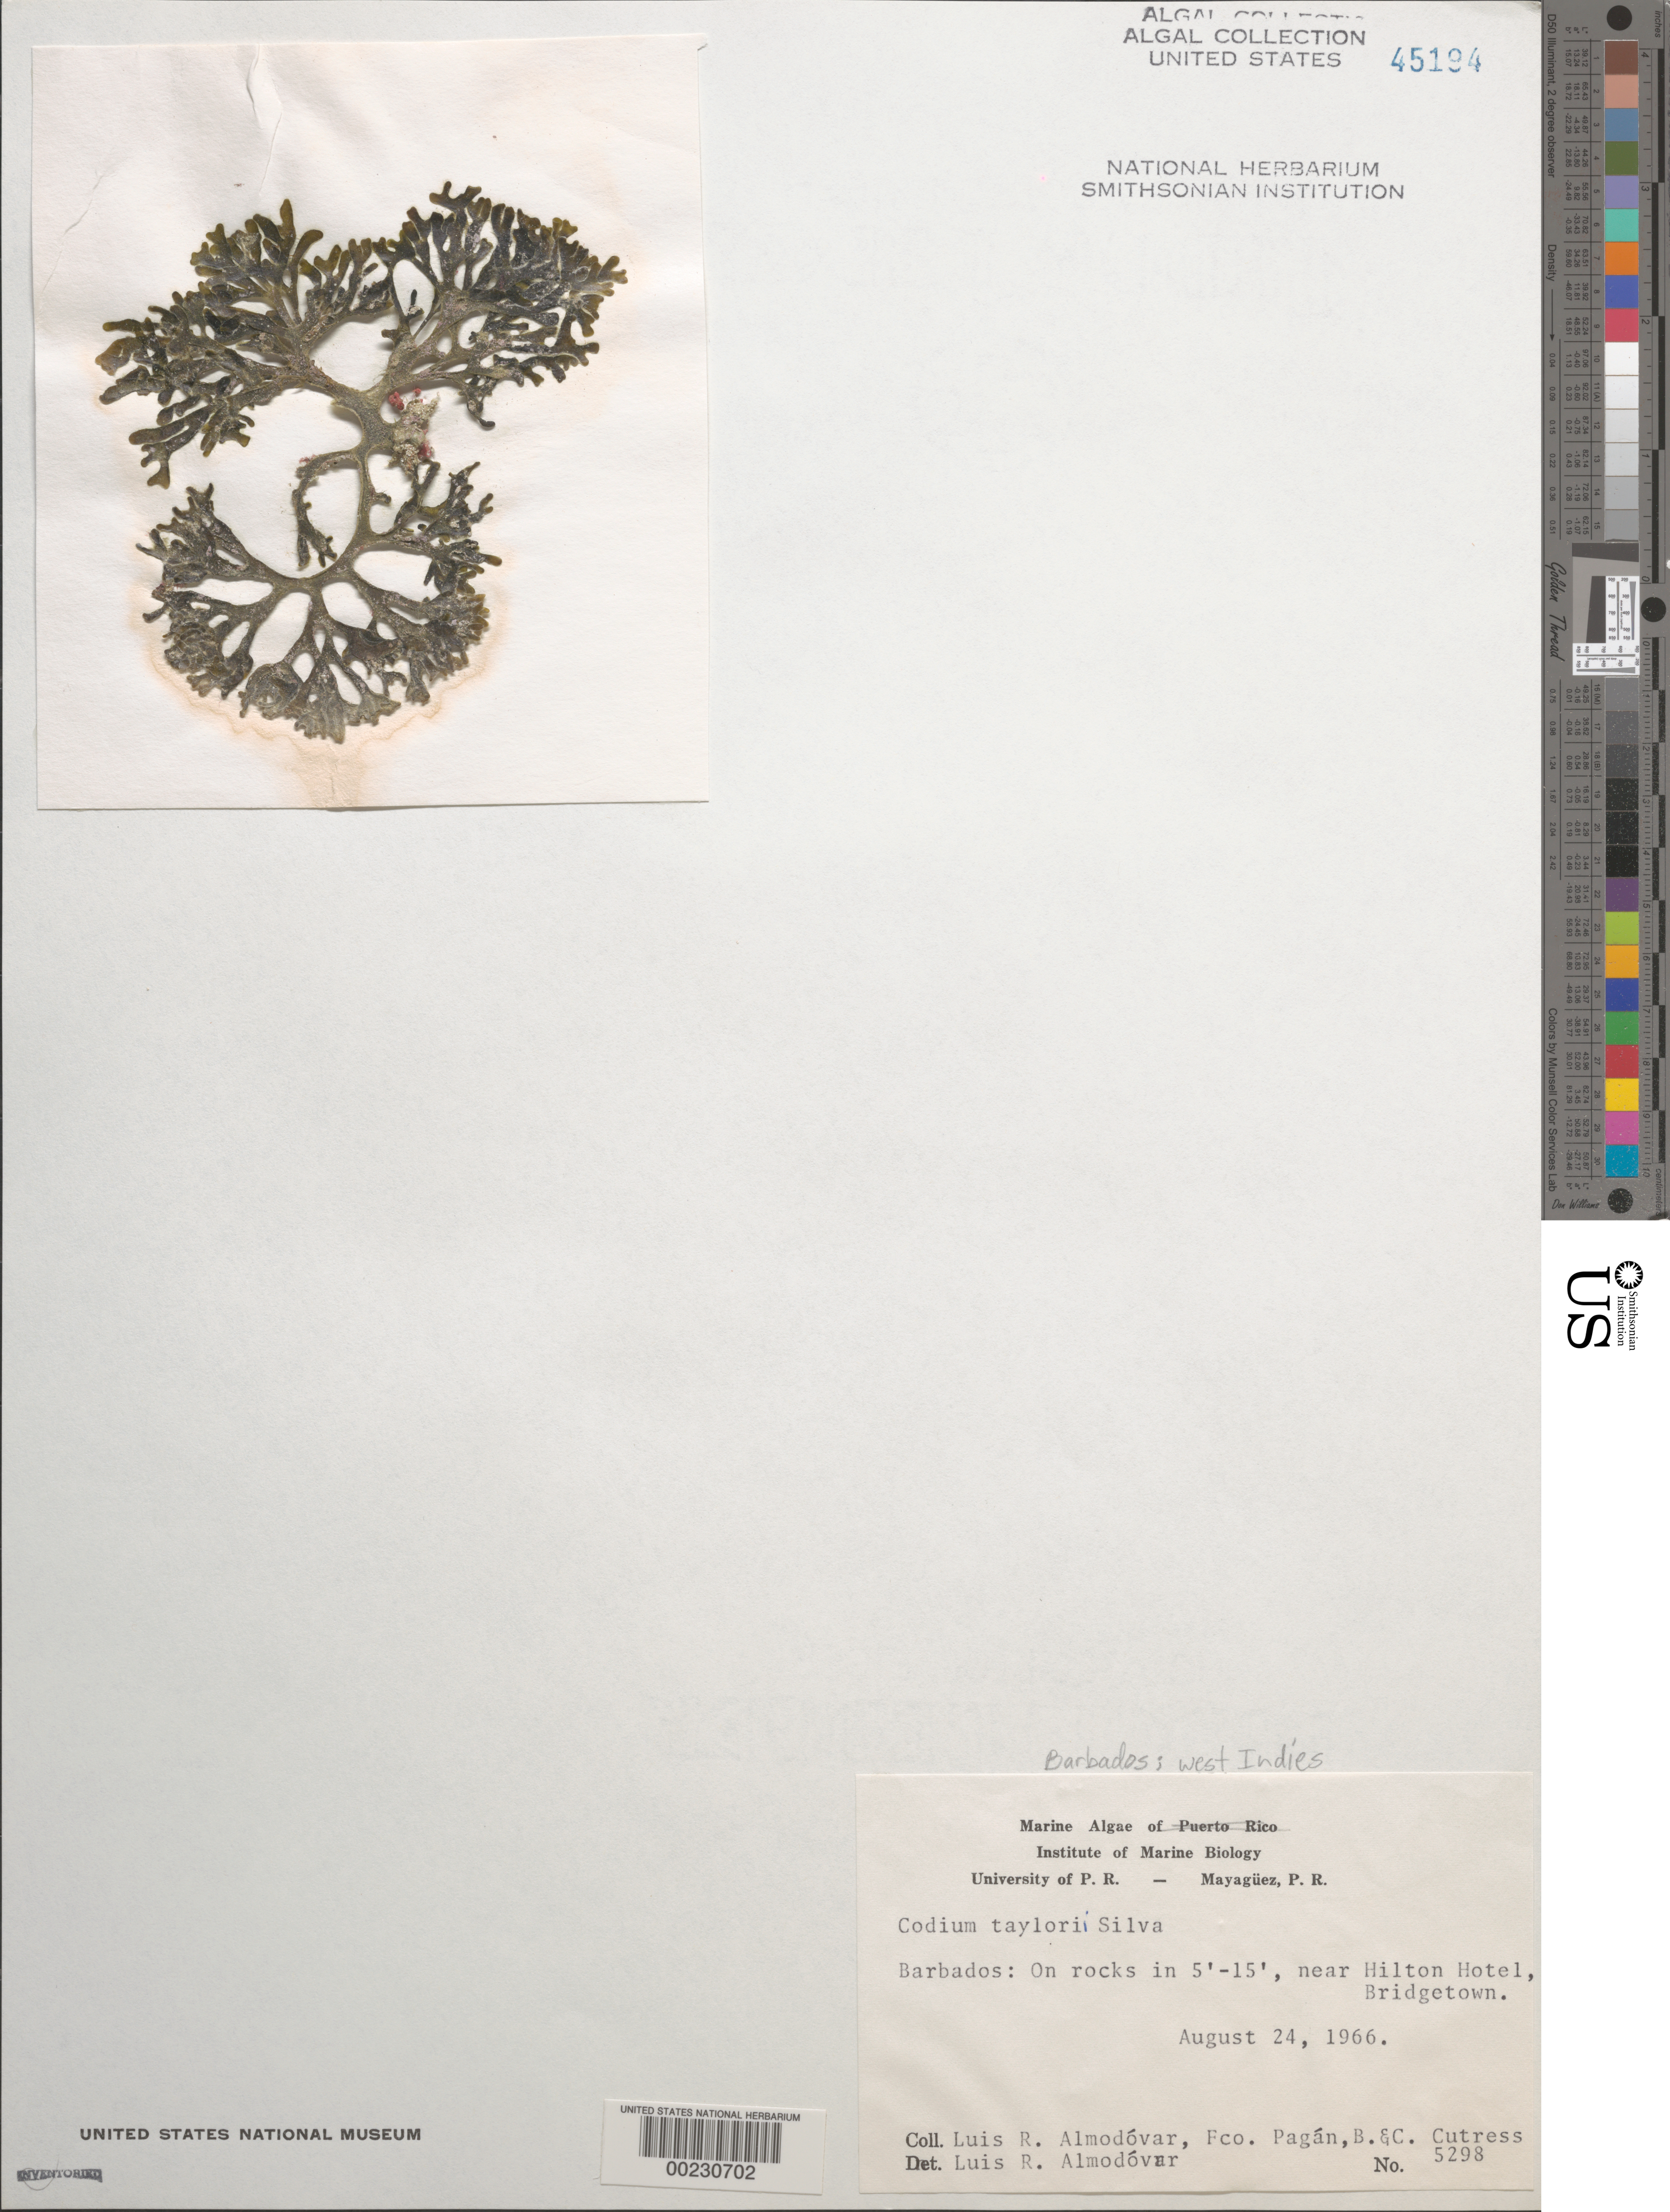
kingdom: Plantae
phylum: Chlorophyta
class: Ulvophyceae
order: Bryopsidales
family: Codiaceae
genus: Codium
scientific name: Codium taylorii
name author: P.C. Silva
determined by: Almodovar, L. R.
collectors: L. Almodovar, F. Pagan, B. Cutress & C. Cutress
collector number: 5298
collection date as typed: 24 Aug 1966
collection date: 1966-08-24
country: Barbados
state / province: Saint Michael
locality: Bridgetown, near Hilton Hotel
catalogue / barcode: US 45194